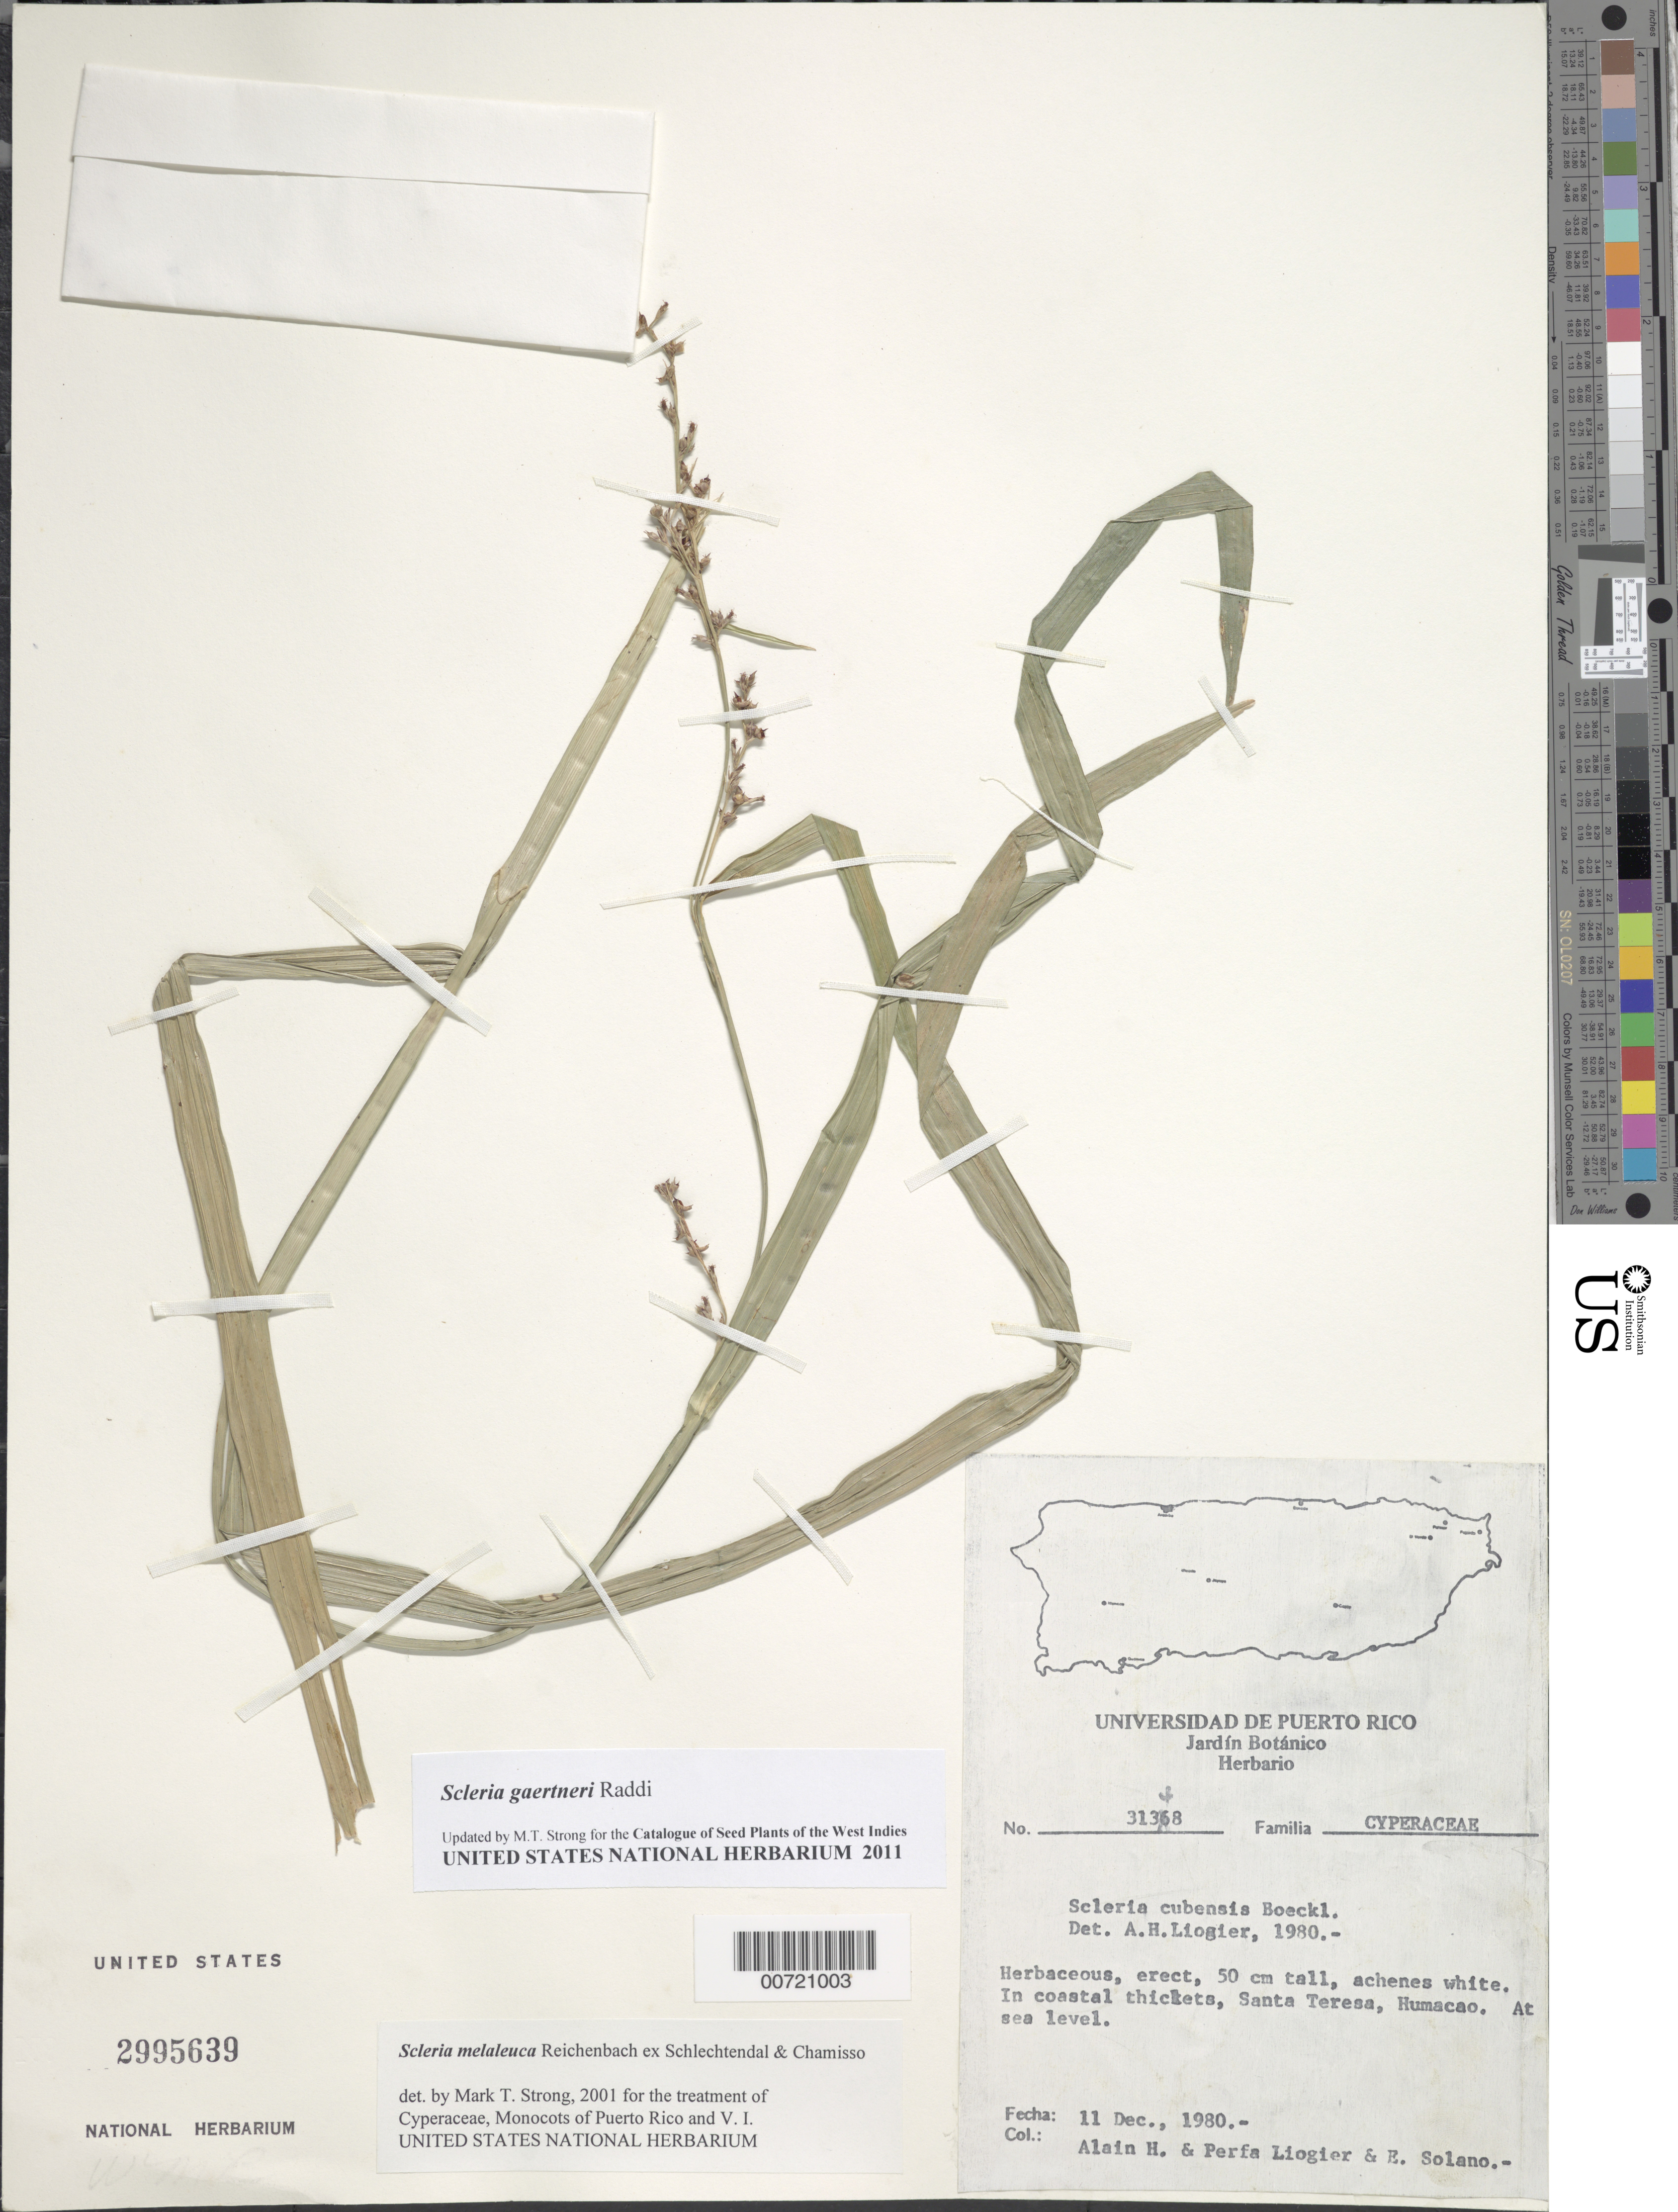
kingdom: Plantae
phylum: Tracheophyta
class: Liliopsida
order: Poales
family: Cyperaceae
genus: Scleria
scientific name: Scleria gaertneri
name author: Raddi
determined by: Strong, M. T., (US), Smithsonian Institution - National Museum of Natural History (UNITED STATES)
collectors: A. H. Liogier, M. P. Liogier & E. Solano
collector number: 31348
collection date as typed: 11 Dec 1980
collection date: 1980-12-11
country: Puerto Rico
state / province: Humacao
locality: Humacao: Santa Teresa.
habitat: Coastal thickets.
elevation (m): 0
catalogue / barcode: US 2995639